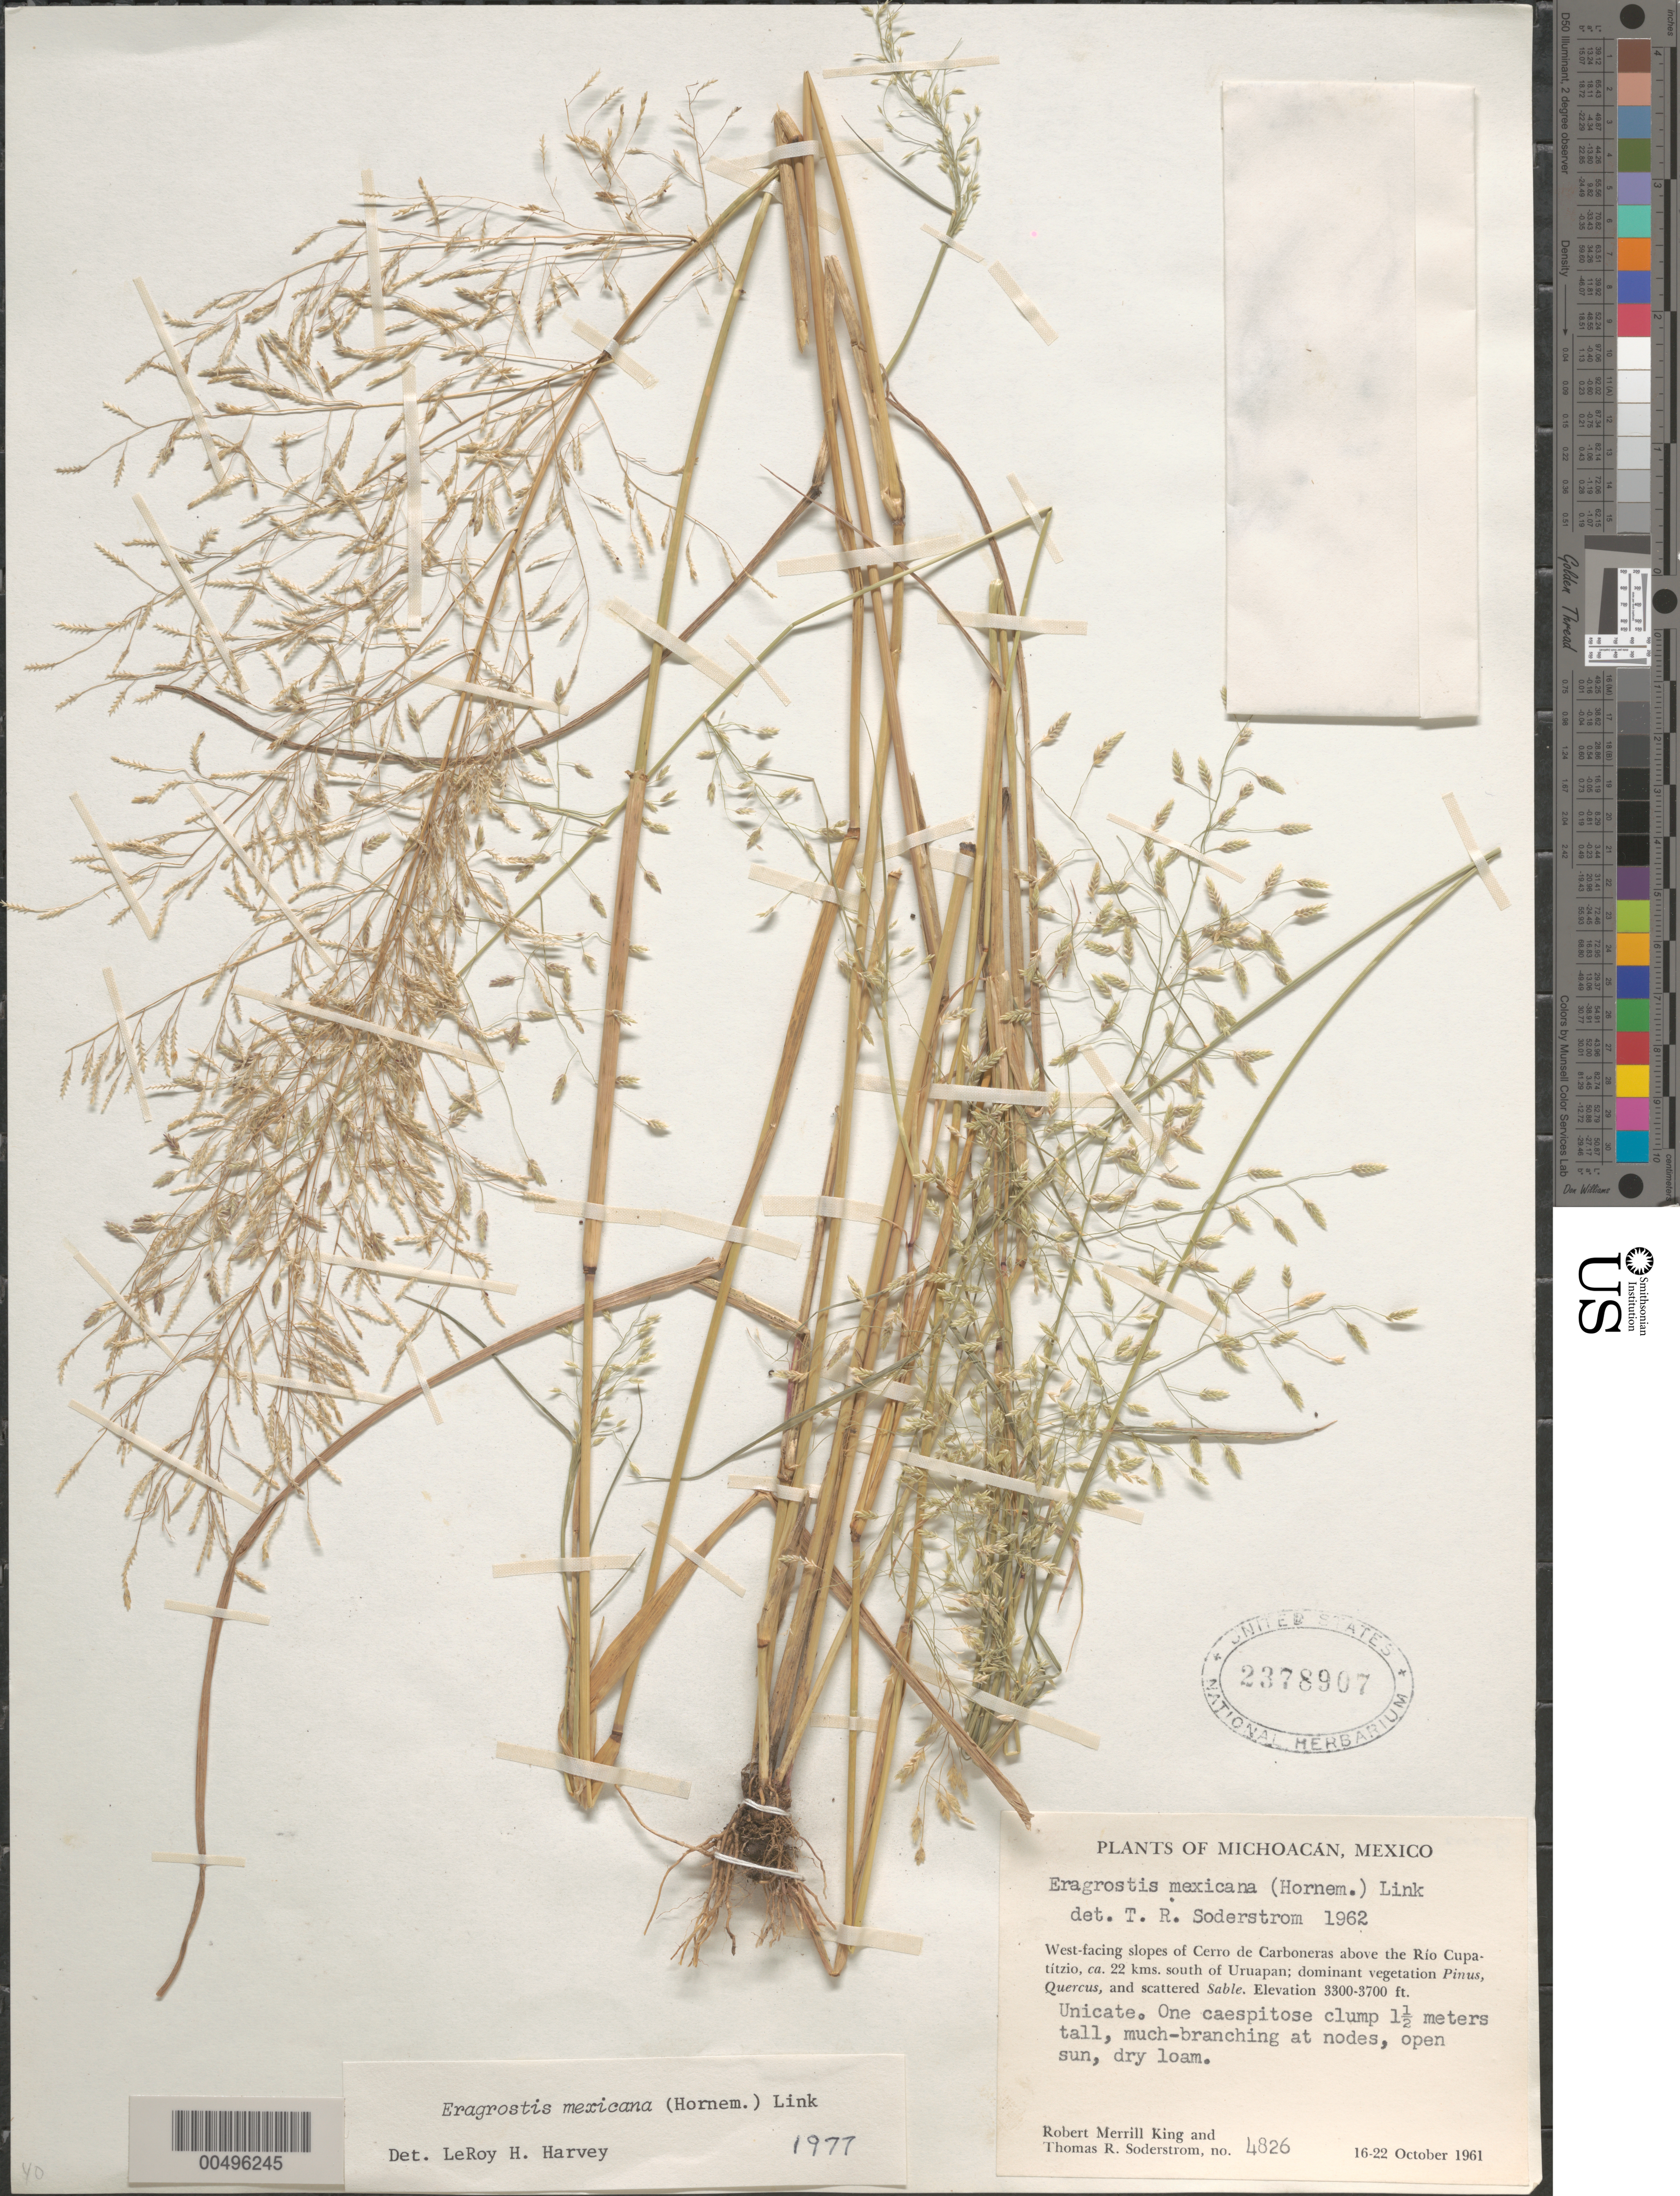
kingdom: Plantae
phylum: Tracheophyta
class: Liliopsida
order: Poales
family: Poaceae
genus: Eragrostis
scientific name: Eragrostis mexicana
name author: (Hornem.) Link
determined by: Harvey, L. H.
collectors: R. M. King & T. R. Soderstrom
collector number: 4826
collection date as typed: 16 Oct 1961 to 22 Oct 1961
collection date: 1961-10-16/1961-10-22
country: Mexico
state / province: Michoacán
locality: W facing slopes of Cerro de Carboneras above the Rio Cupatitzio, ca. 22 km S of Uruapan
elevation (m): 1006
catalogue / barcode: US 2378907